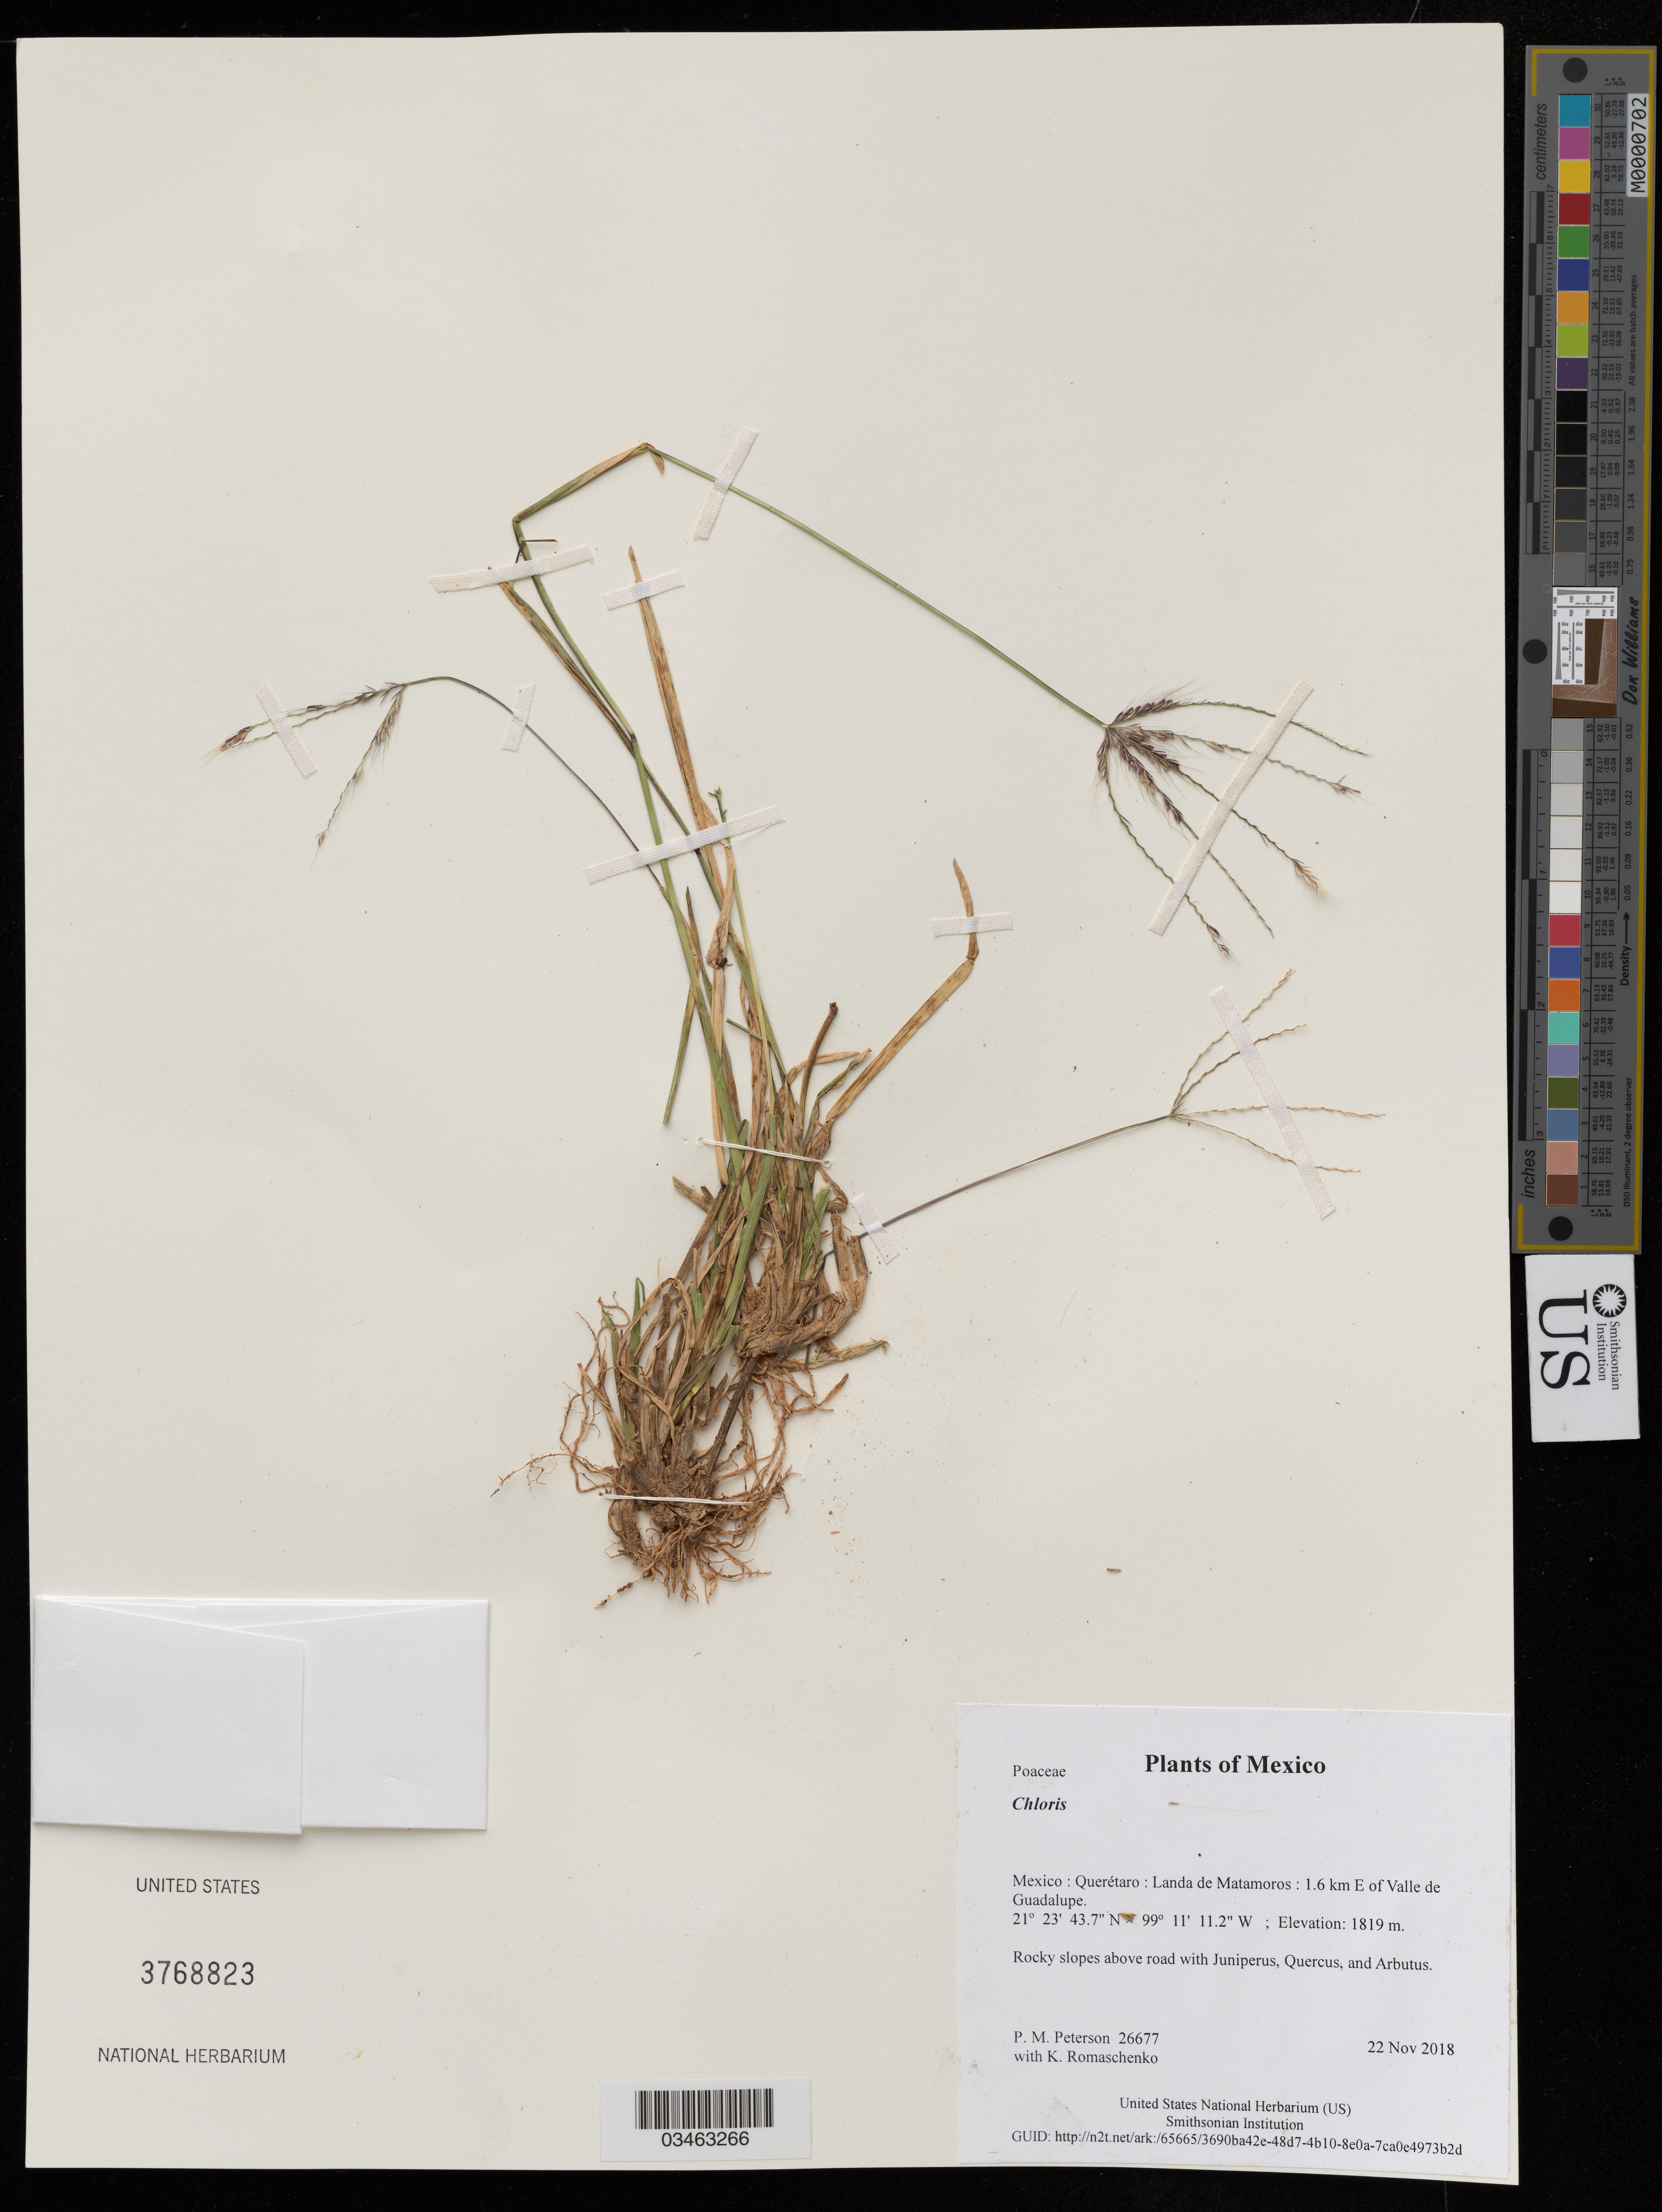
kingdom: Plantae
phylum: Tracheophyta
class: Liliopsida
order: Poales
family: Poaceae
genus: Chloris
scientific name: Chloris sp.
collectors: P. M. Peterson & K. Romaschenko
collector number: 26677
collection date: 2018-11-22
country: Mexico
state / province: Querétaro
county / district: Landa de Matamoros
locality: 1.6 km E of Valle de Guadalupe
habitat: Rocky slopes above road with Juniperus, Quercus, and Arbutus.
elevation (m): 1819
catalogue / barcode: US 3768823